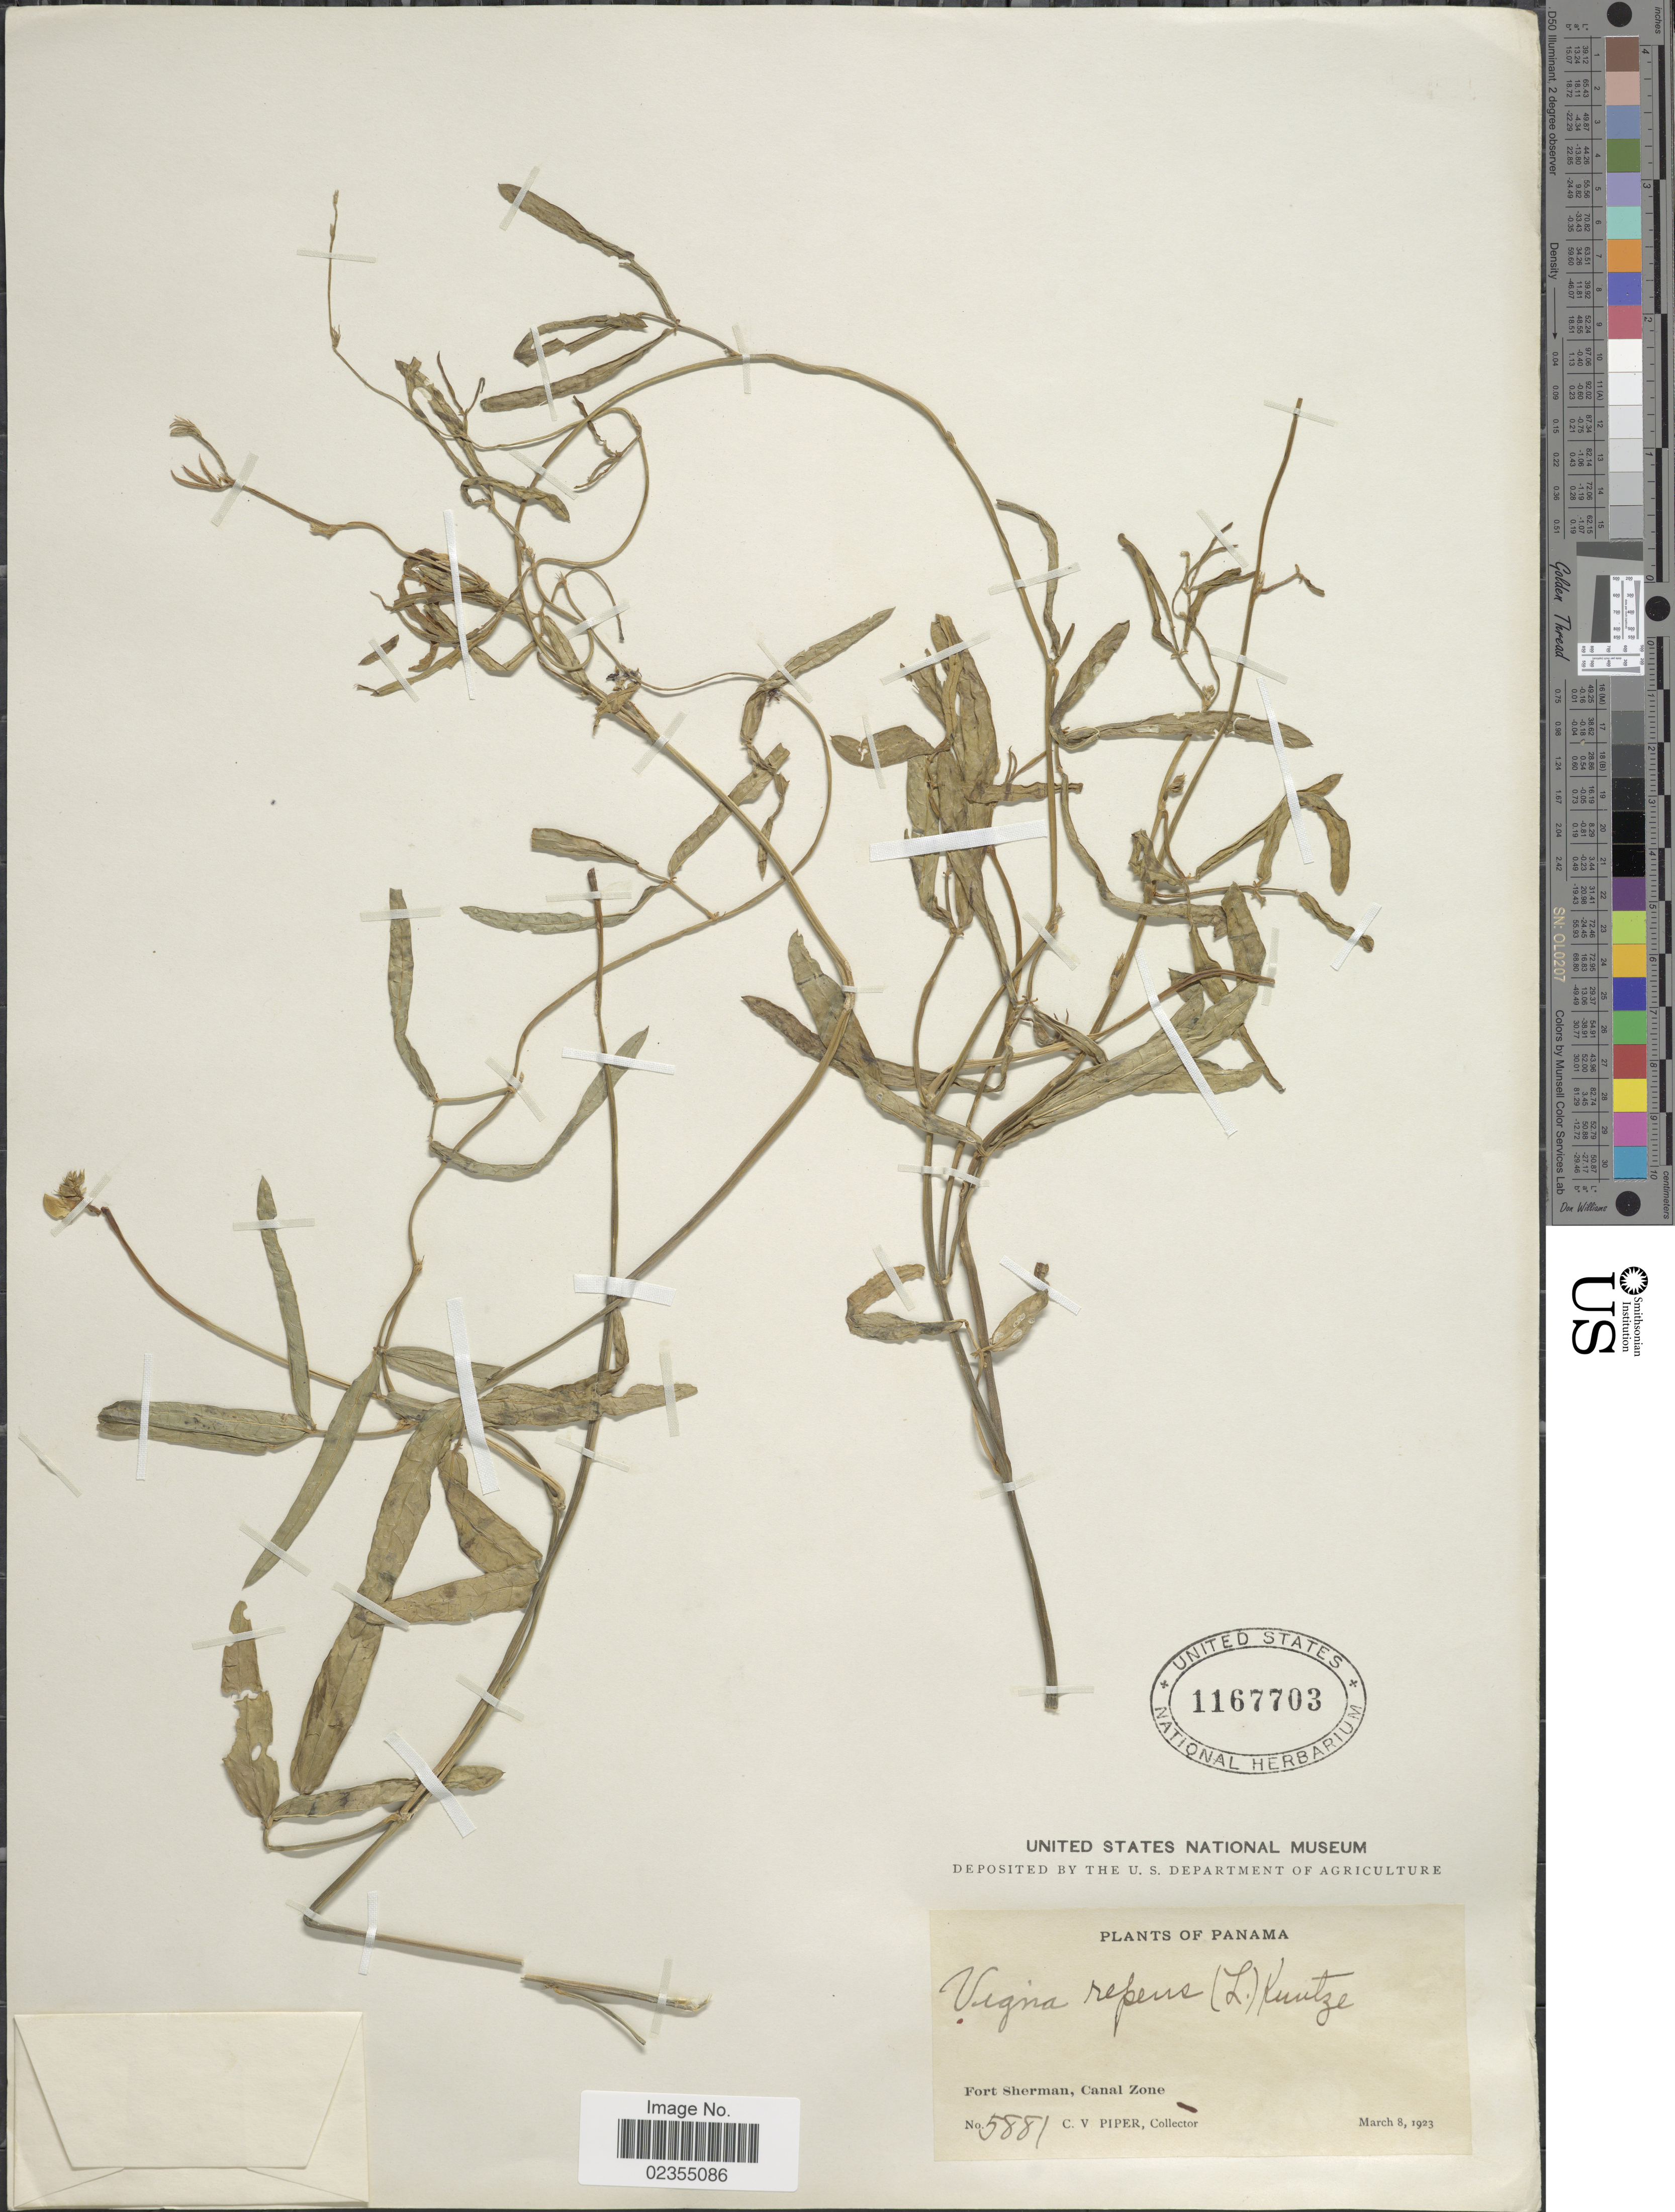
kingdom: Plantae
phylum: Tracheophyta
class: Magnoliopsida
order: Fabales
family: Fabaceae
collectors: C. V. Piper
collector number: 5881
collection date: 1923-03-08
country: Panama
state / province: Colón / Panamá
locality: Fort Sherman, Canal Zone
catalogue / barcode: US 1167703